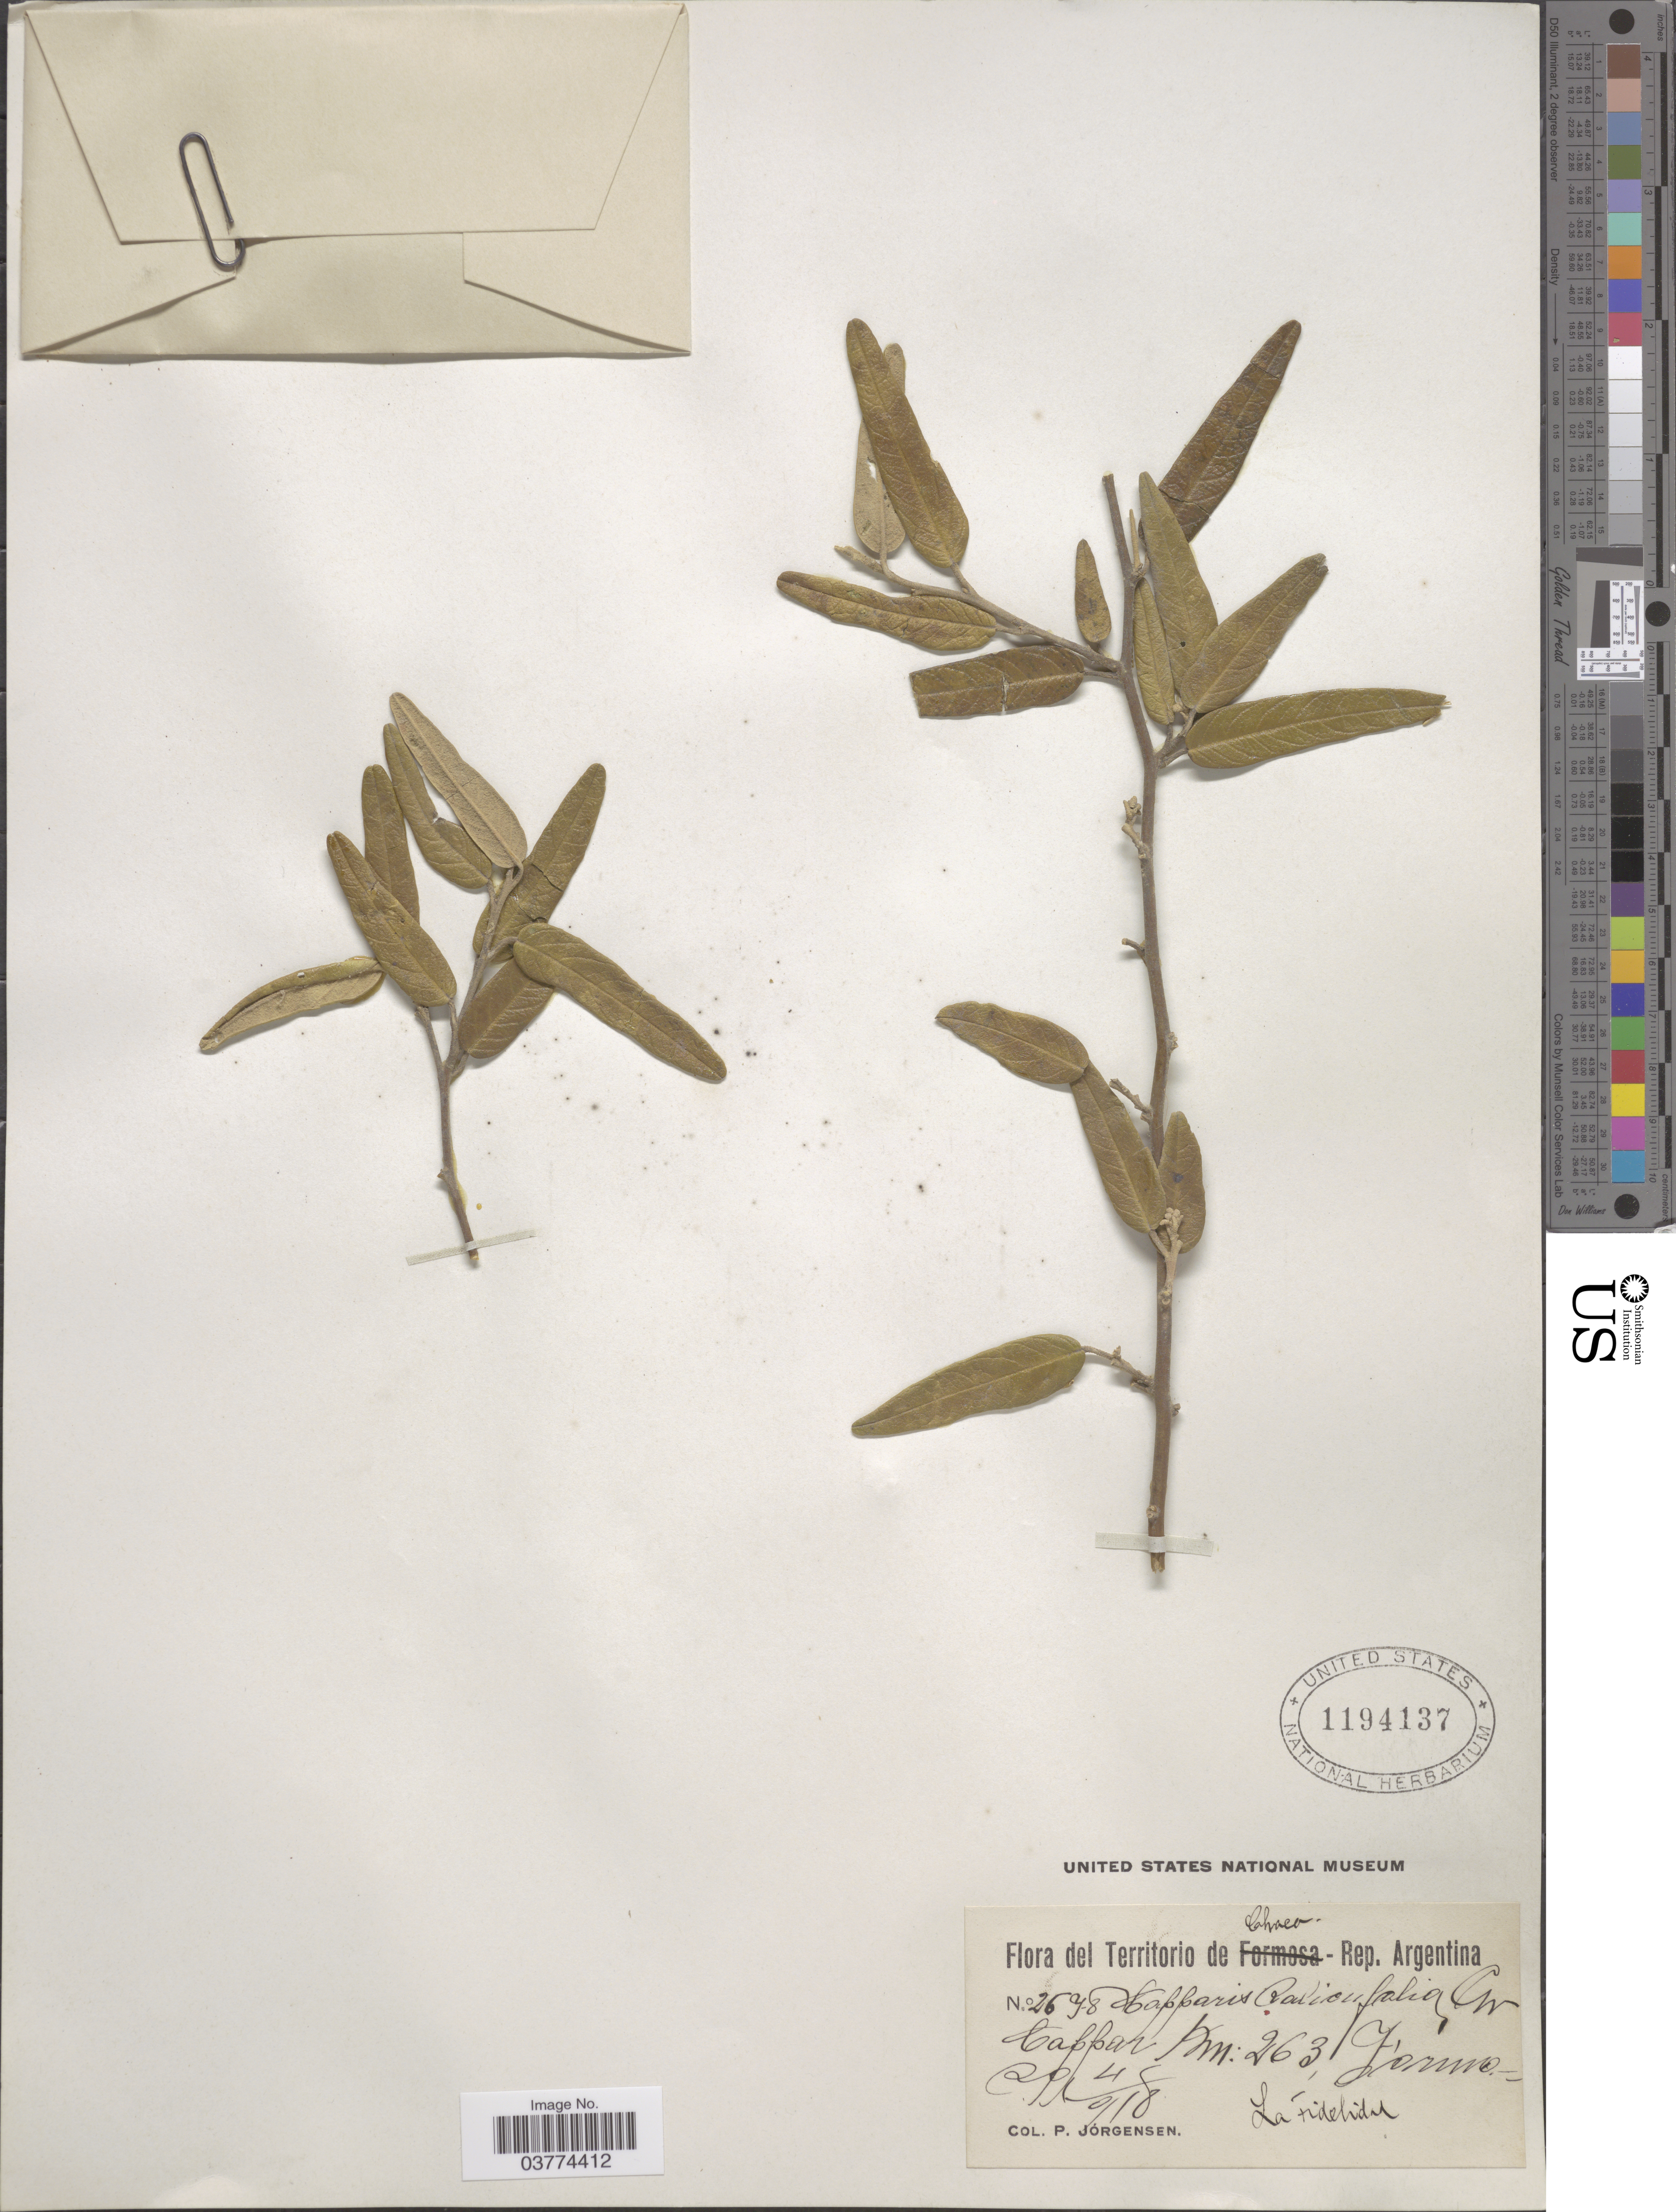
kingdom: Plantae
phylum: Tracheophyta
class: Magnoliopsida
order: Brassicales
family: Capparaceae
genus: Sarcotoxicum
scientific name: Sarcotoxicum salicifolium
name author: (Griseb.) Cornejo & Iltis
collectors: P. Jörgensen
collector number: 26y-8*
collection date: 1918-04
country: Argentina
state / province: Chaco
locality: La Fidelidad.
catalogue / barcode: US 1194137